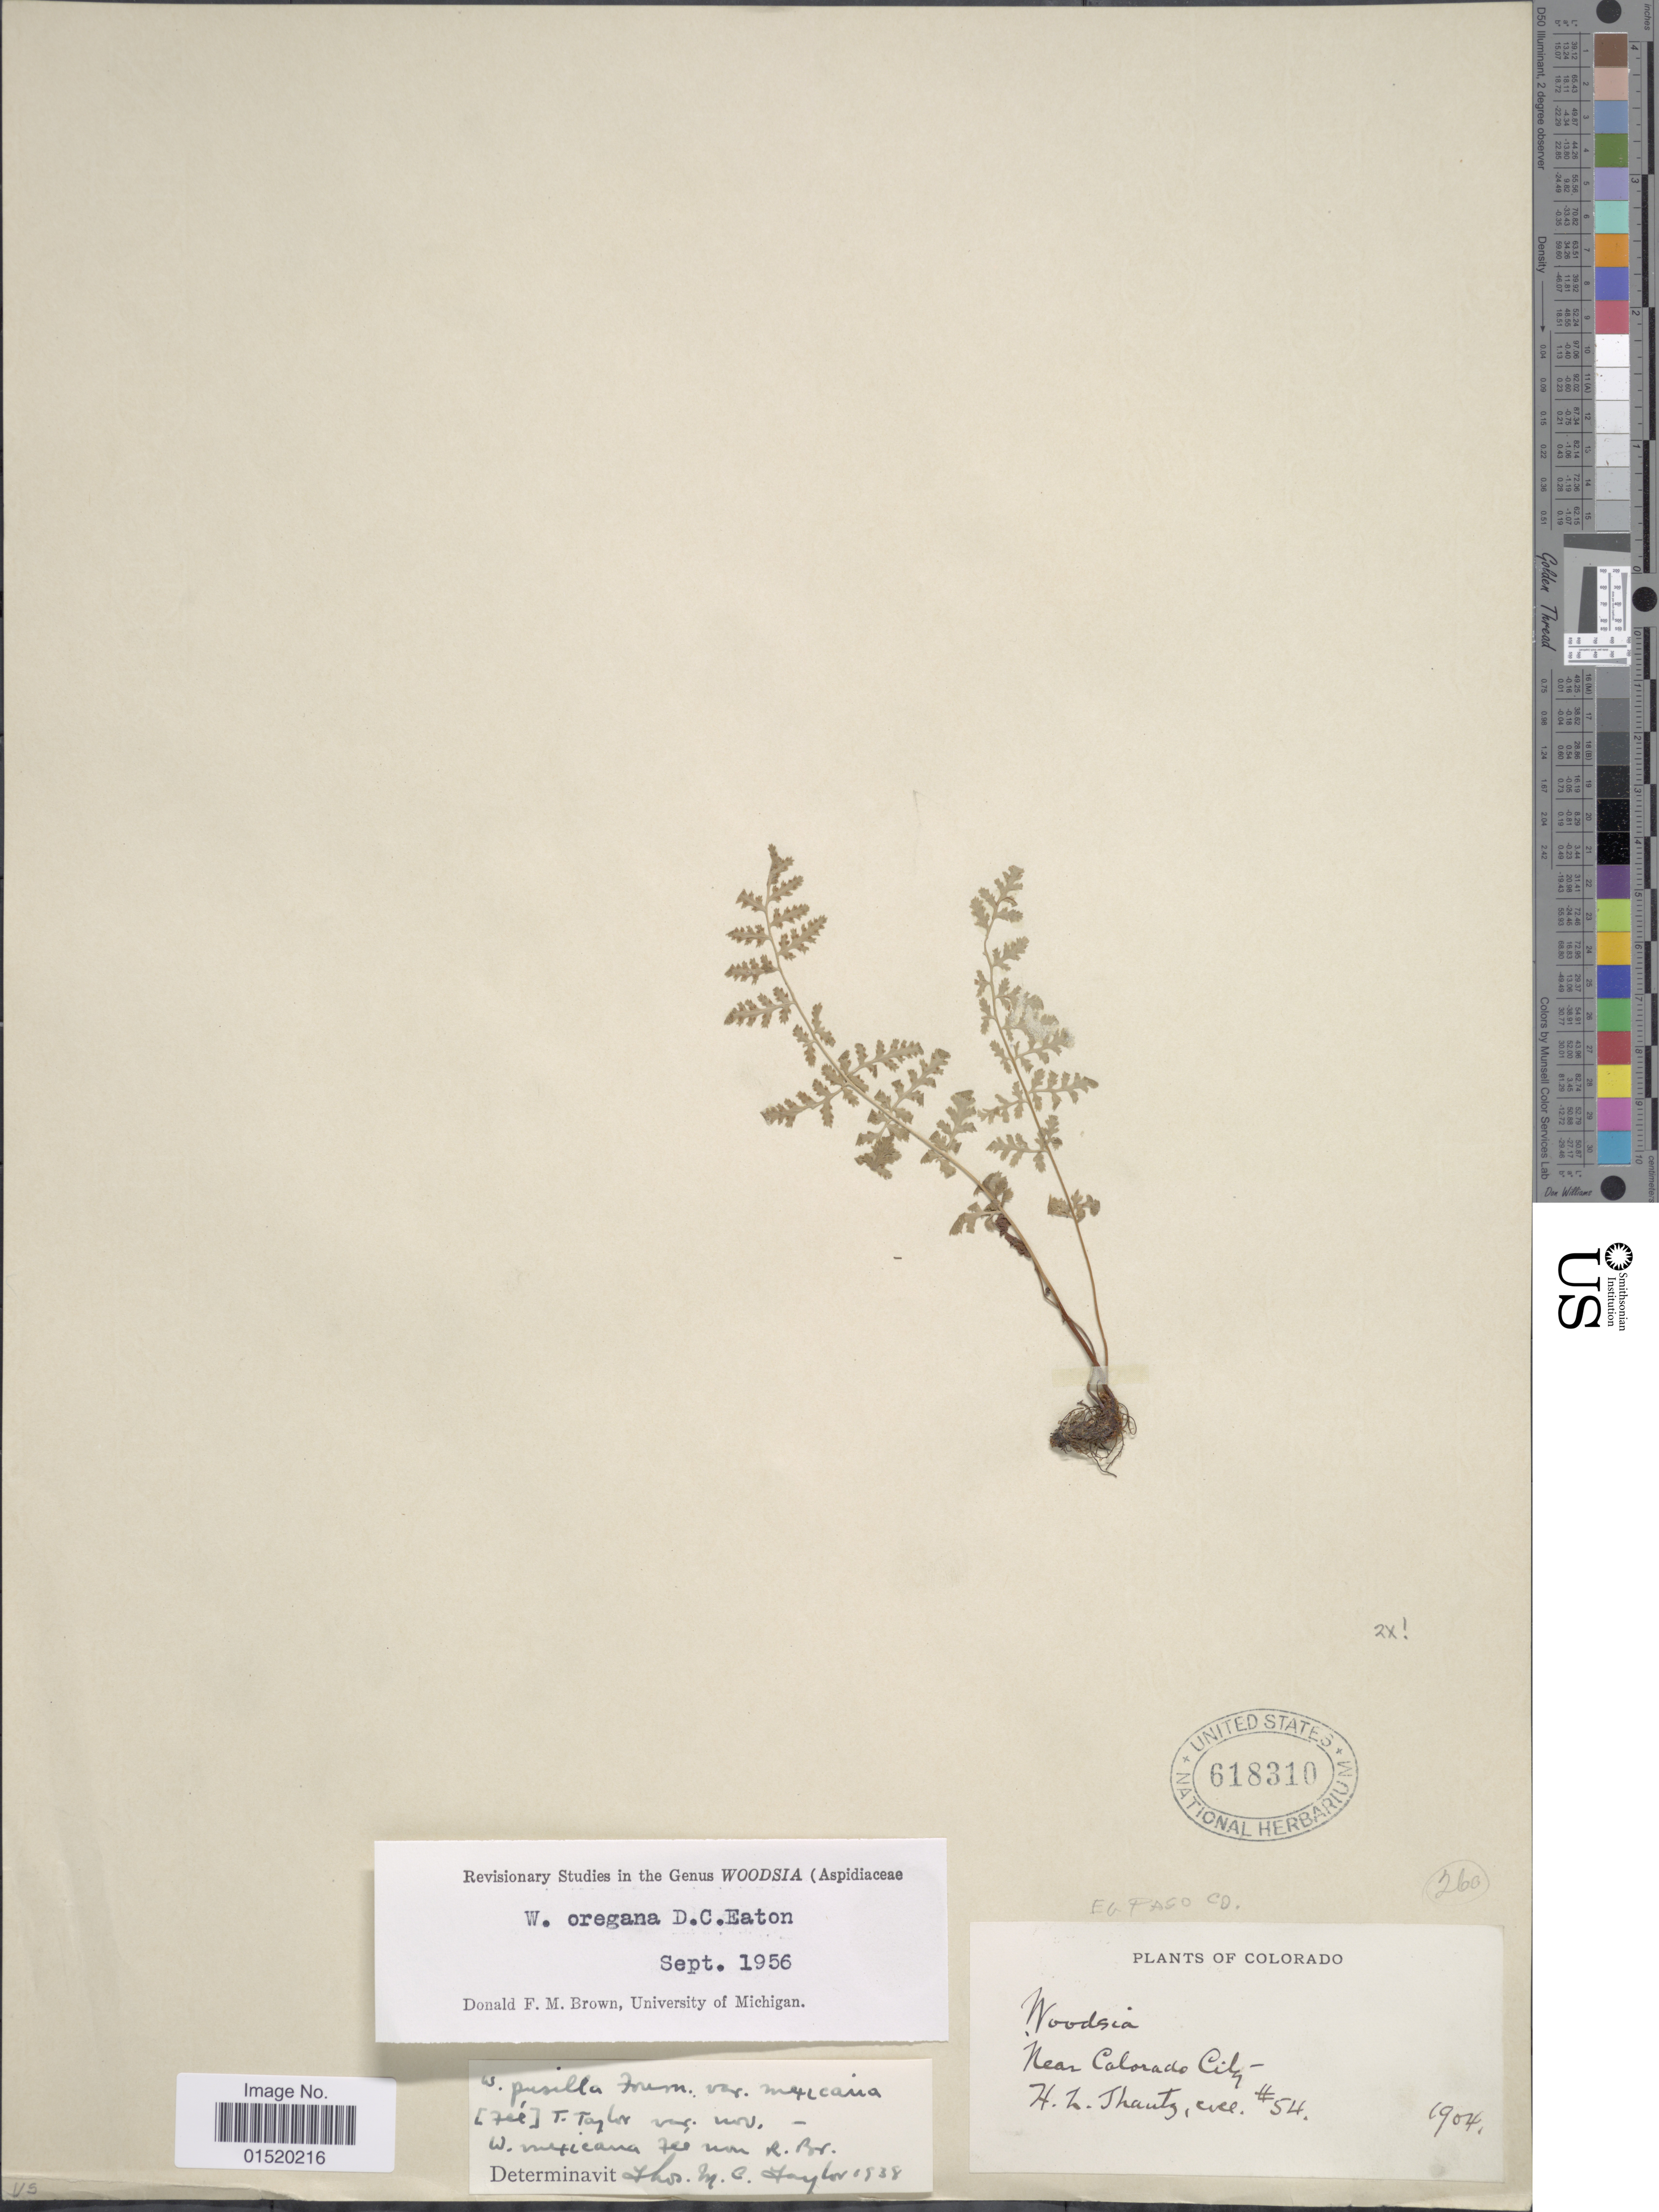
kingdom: Plantae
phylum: Tracheophyta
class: Polypodiopsida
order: Polypodiales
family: Woodsiaceae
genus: Woodsia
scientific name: Woodsia oregana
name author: D.C. Eaton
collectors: H. Shantz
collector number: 54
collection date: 1904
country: United States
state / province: Colorado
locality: Near Colorado City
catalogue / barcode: US 618310